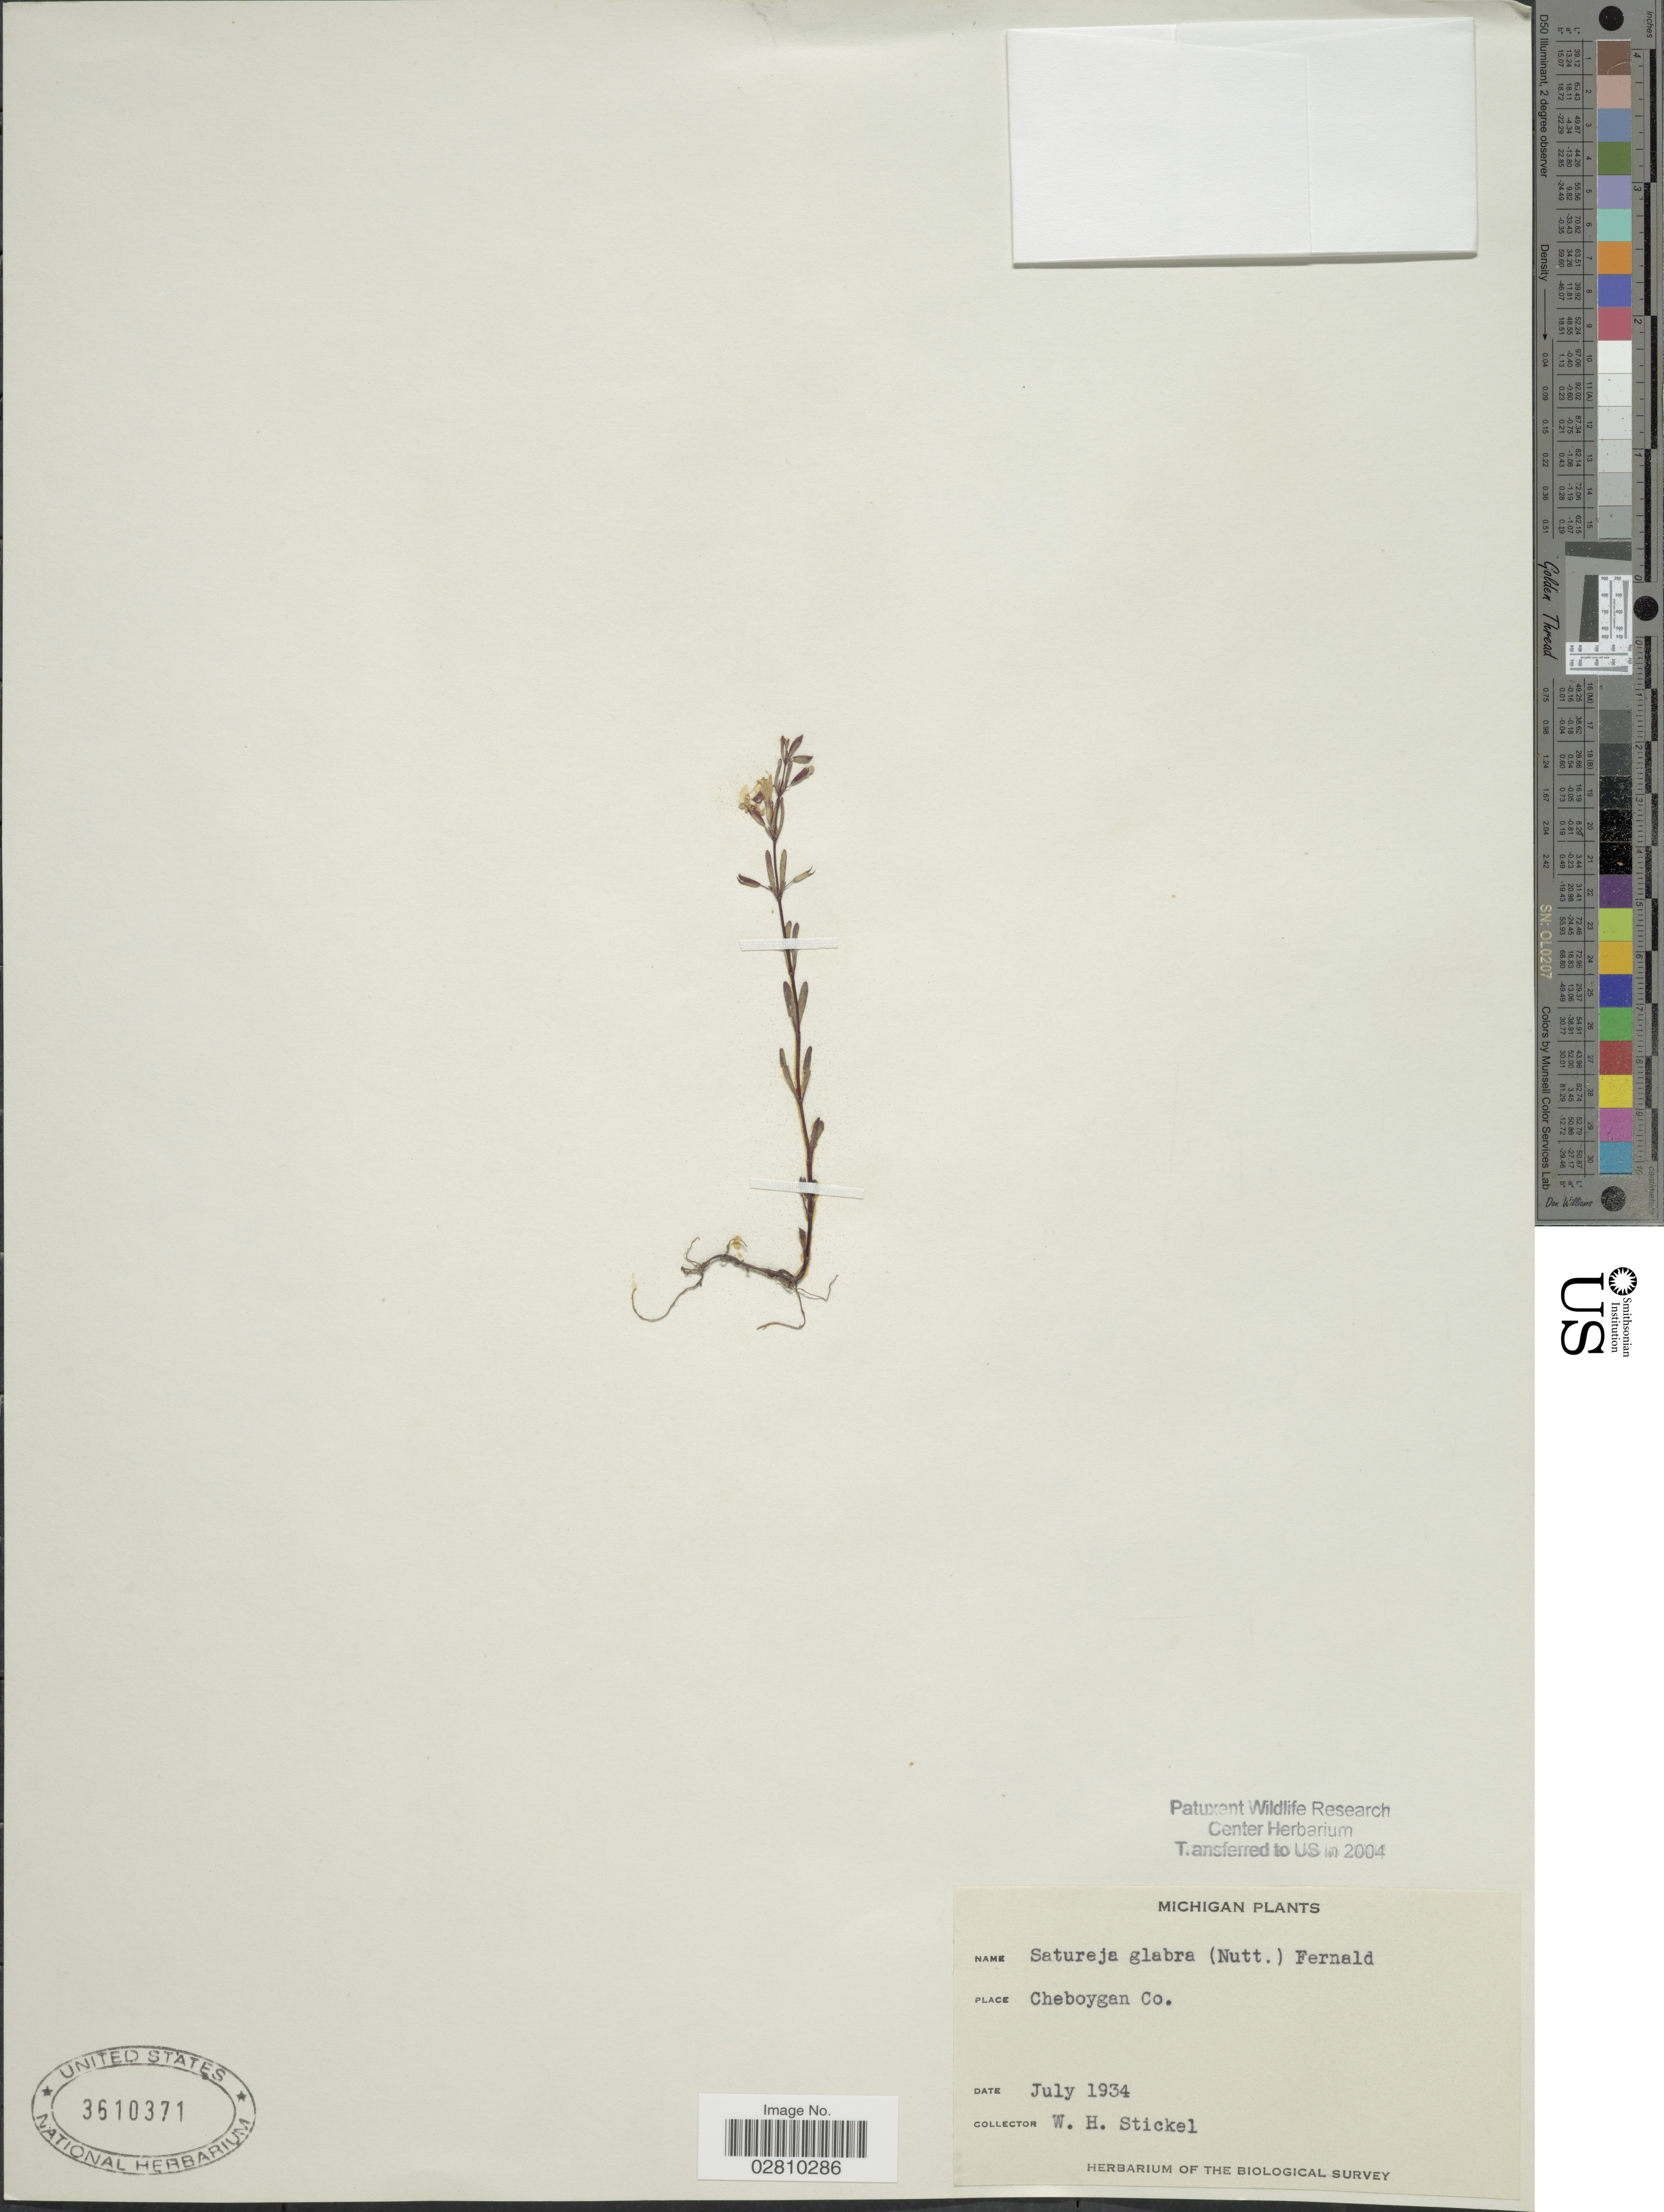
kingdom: Plantae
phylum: Tracheophyta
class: Magnoliopsida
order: Lamiales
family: Lamiaceae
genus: Clinopodium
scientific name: Clinopodium glabrum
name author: (Nutt.) Kuntze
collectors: W. Stickel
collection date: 1934-07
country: United States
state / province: Michigan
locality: Cheboygan Co.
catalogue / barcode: US 3610371